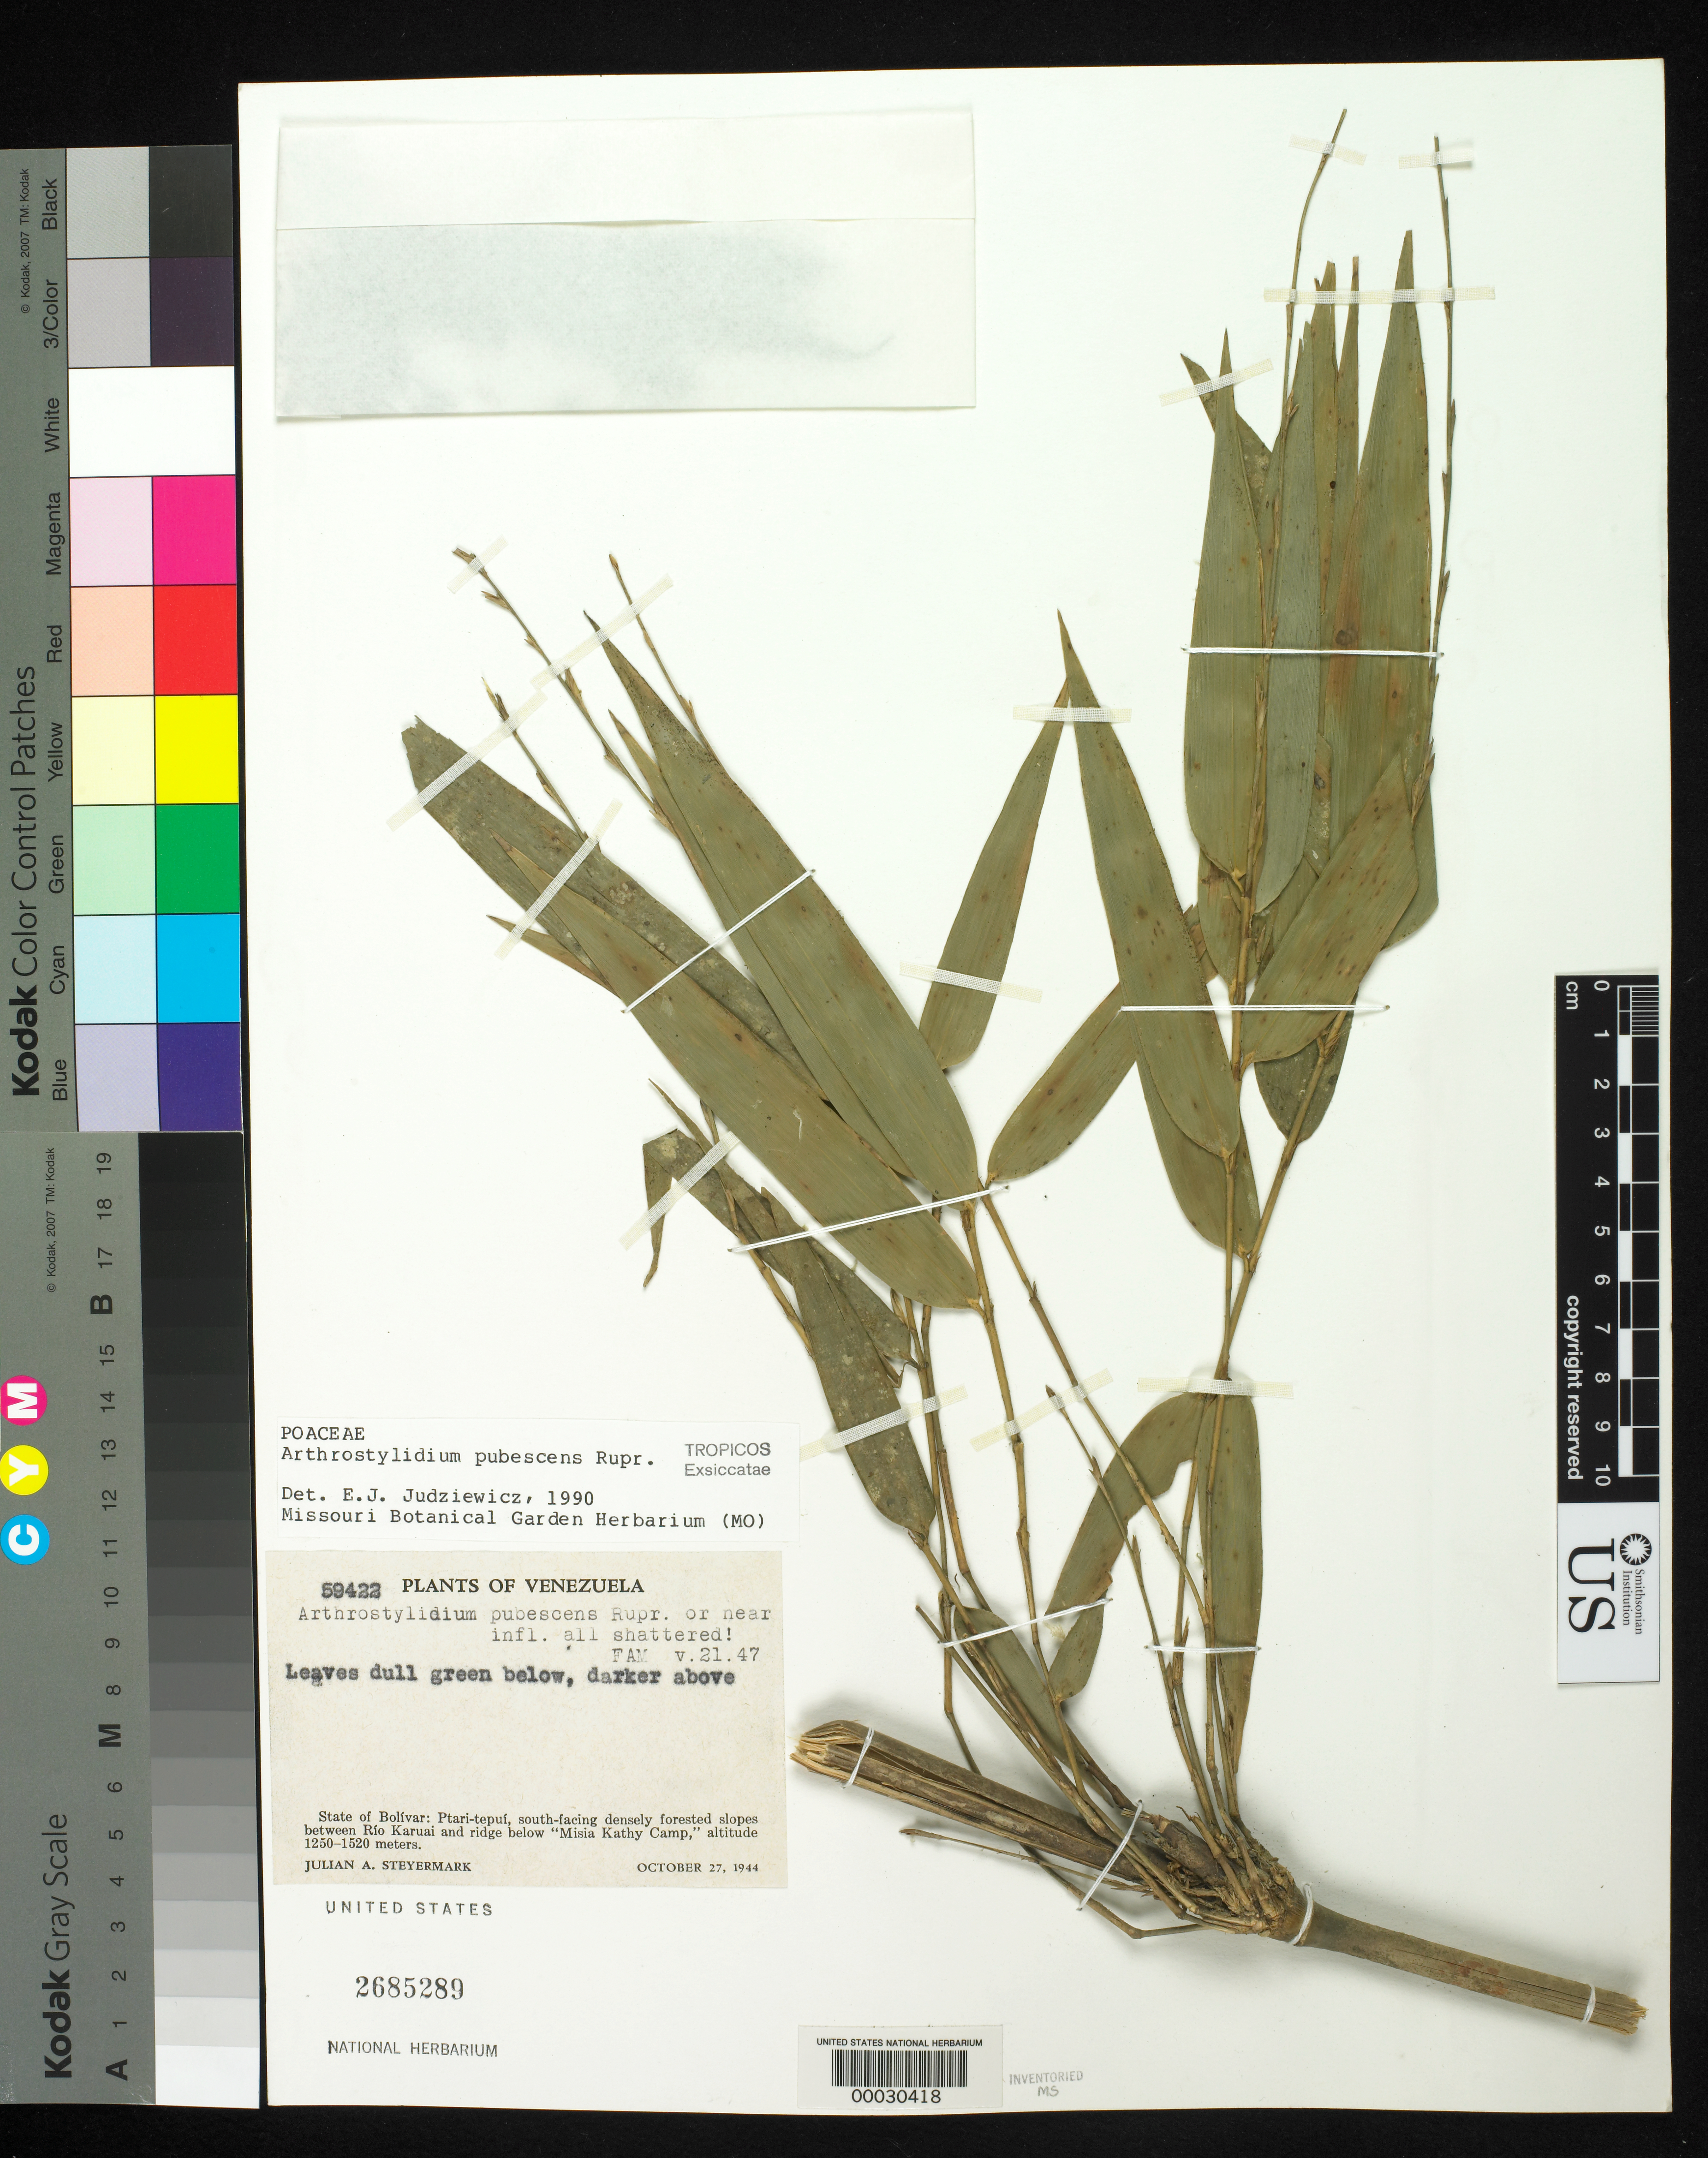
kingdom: Plantae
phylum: Tracheophyta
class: Liliopsida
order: Poales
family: Poaceae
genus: Arthrostylidium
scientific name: Arthrostylidium pubescens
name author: Rupr.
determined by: Judziewicz, E. J.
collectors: J. Steyermark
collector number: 59422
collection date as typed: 27 Oct 1944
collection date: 1944-10-27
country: Venezuela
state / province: Bolivar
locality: Ptari-tepui, between rio karuai and ridge below "misia kathy camp"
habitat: S facing densely forested slopes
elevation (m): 1250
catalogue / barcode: US 2685289